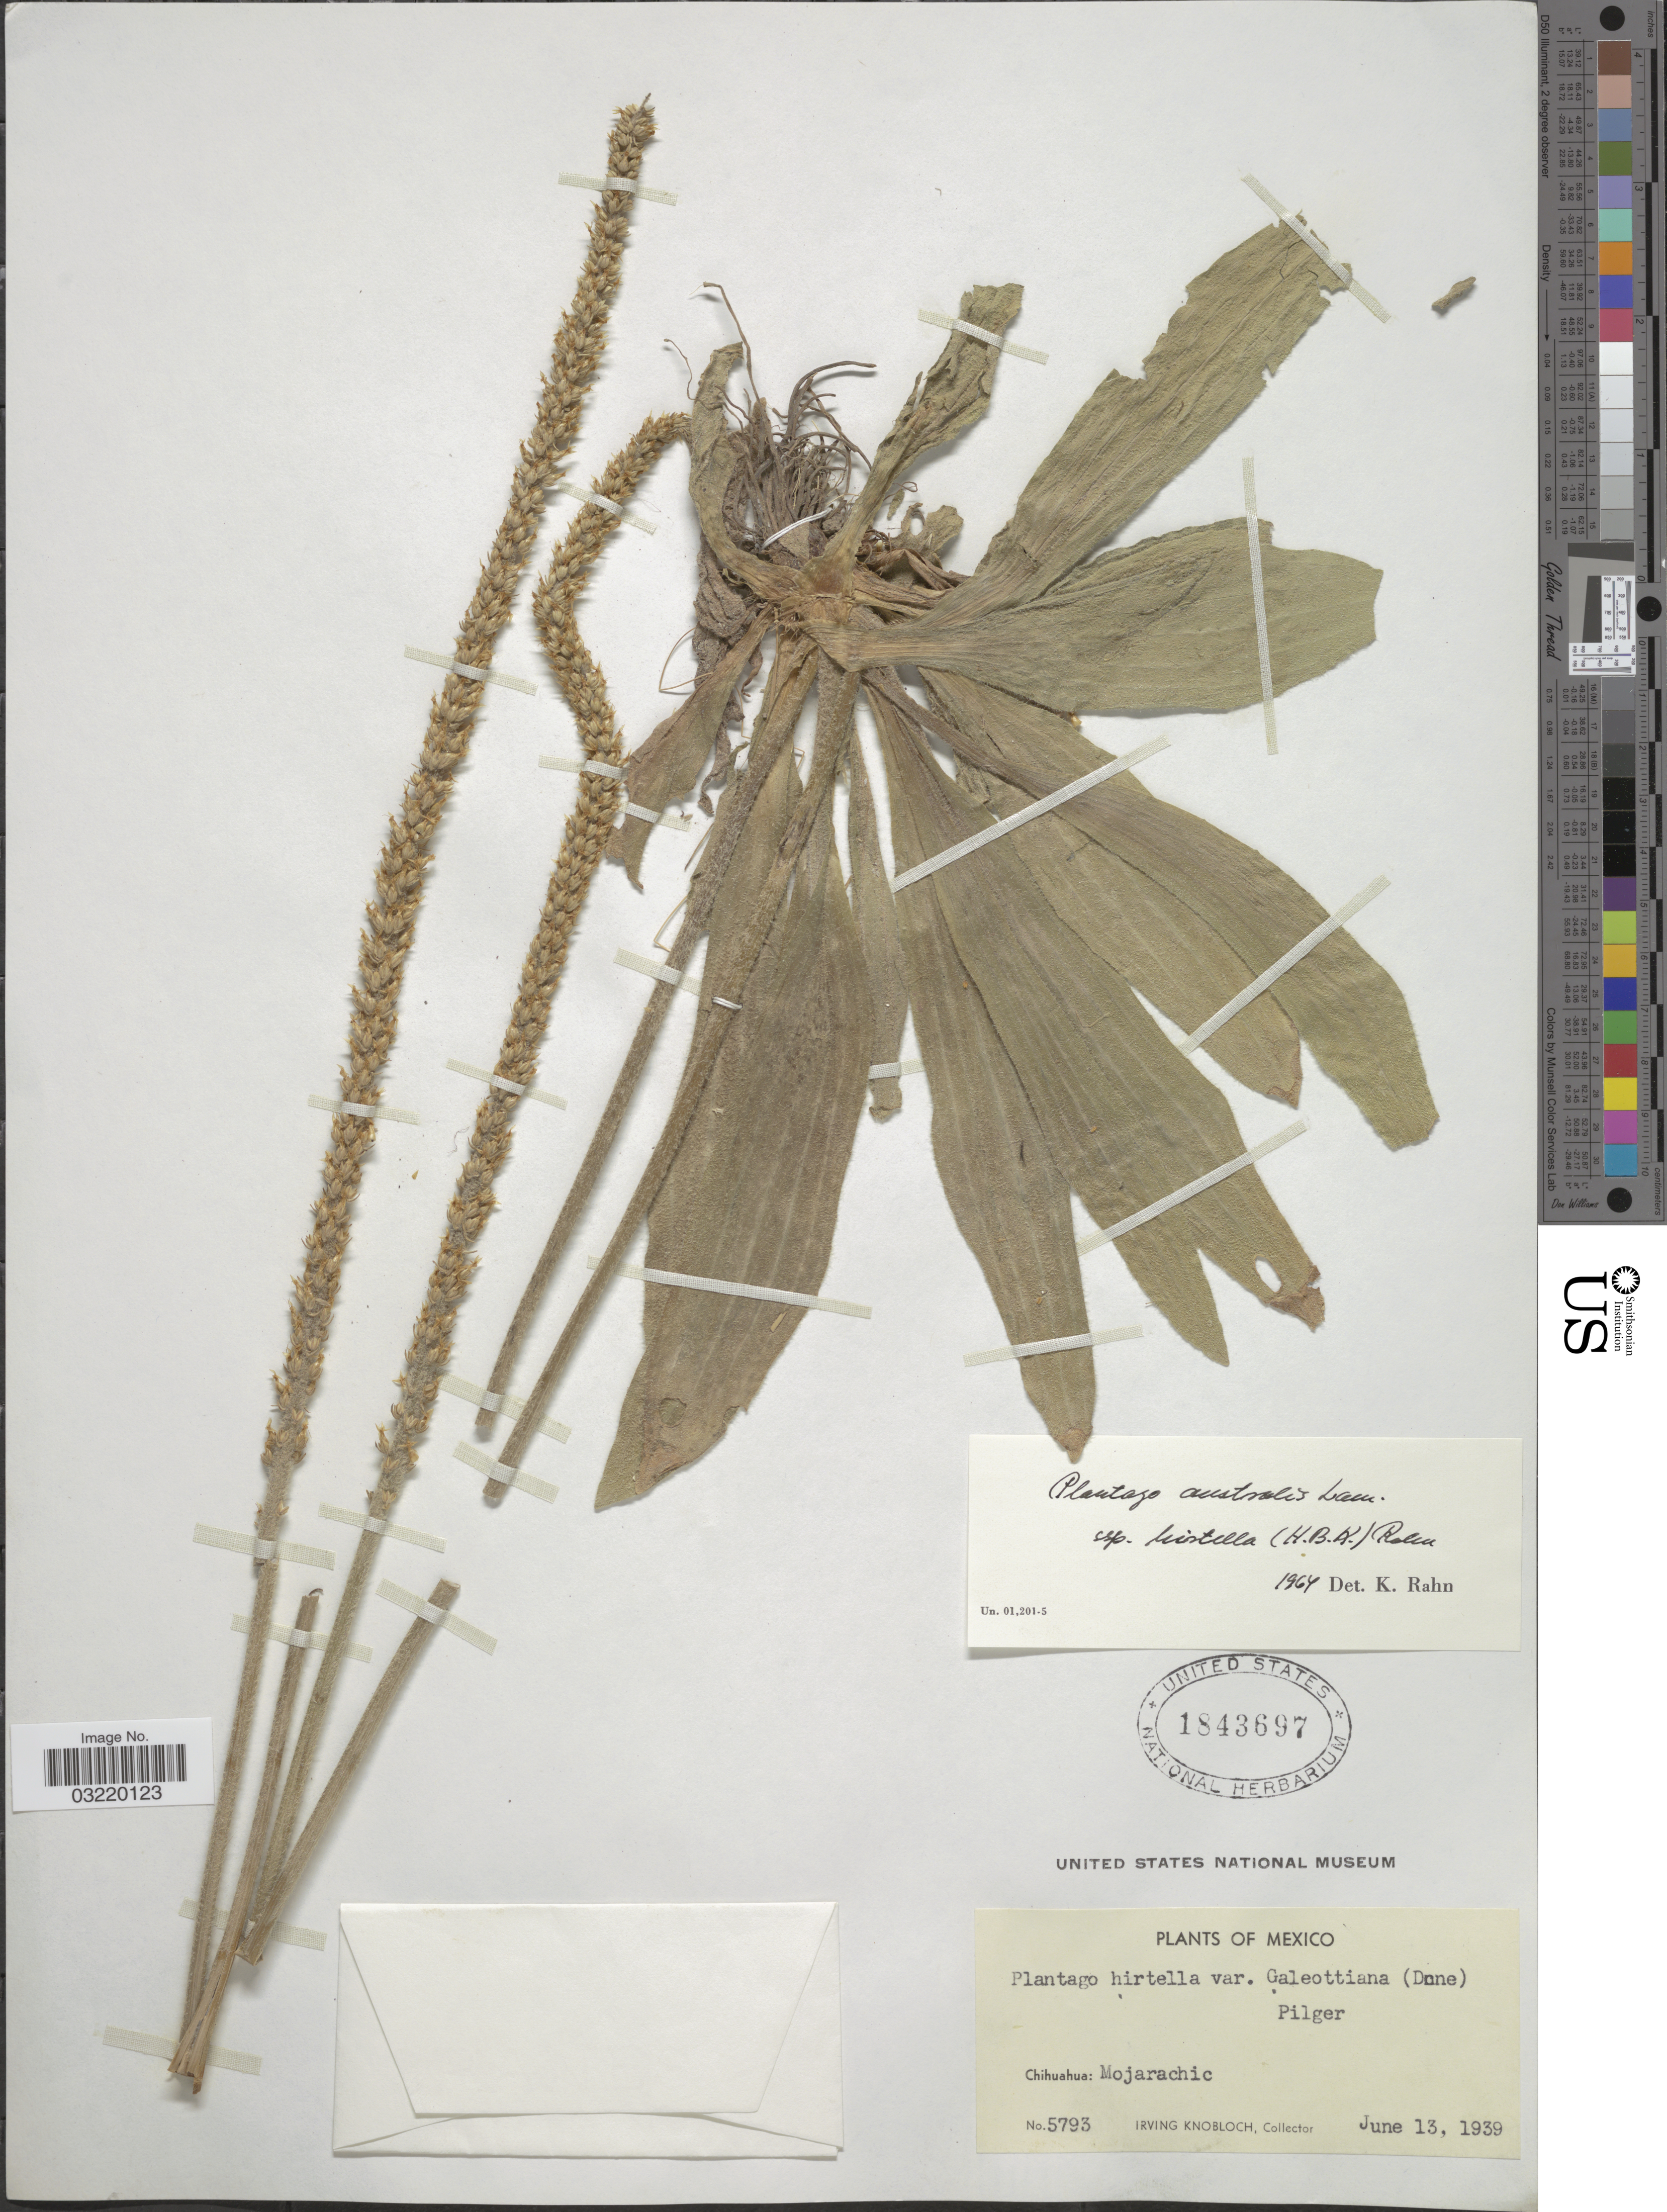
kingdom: Plantae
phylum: Tracheophyta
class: Magnoliopsida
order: Lamiales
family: Plantaginaceae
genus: Plantago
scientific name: Plantago australis subsp. hirtella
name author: (Kunth) Rahn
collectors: I. W. Knobloch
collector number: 5793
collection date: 1939-06-13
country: Mexico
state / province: Chihuahua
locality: Mojarachic.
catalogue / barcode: US 1843697